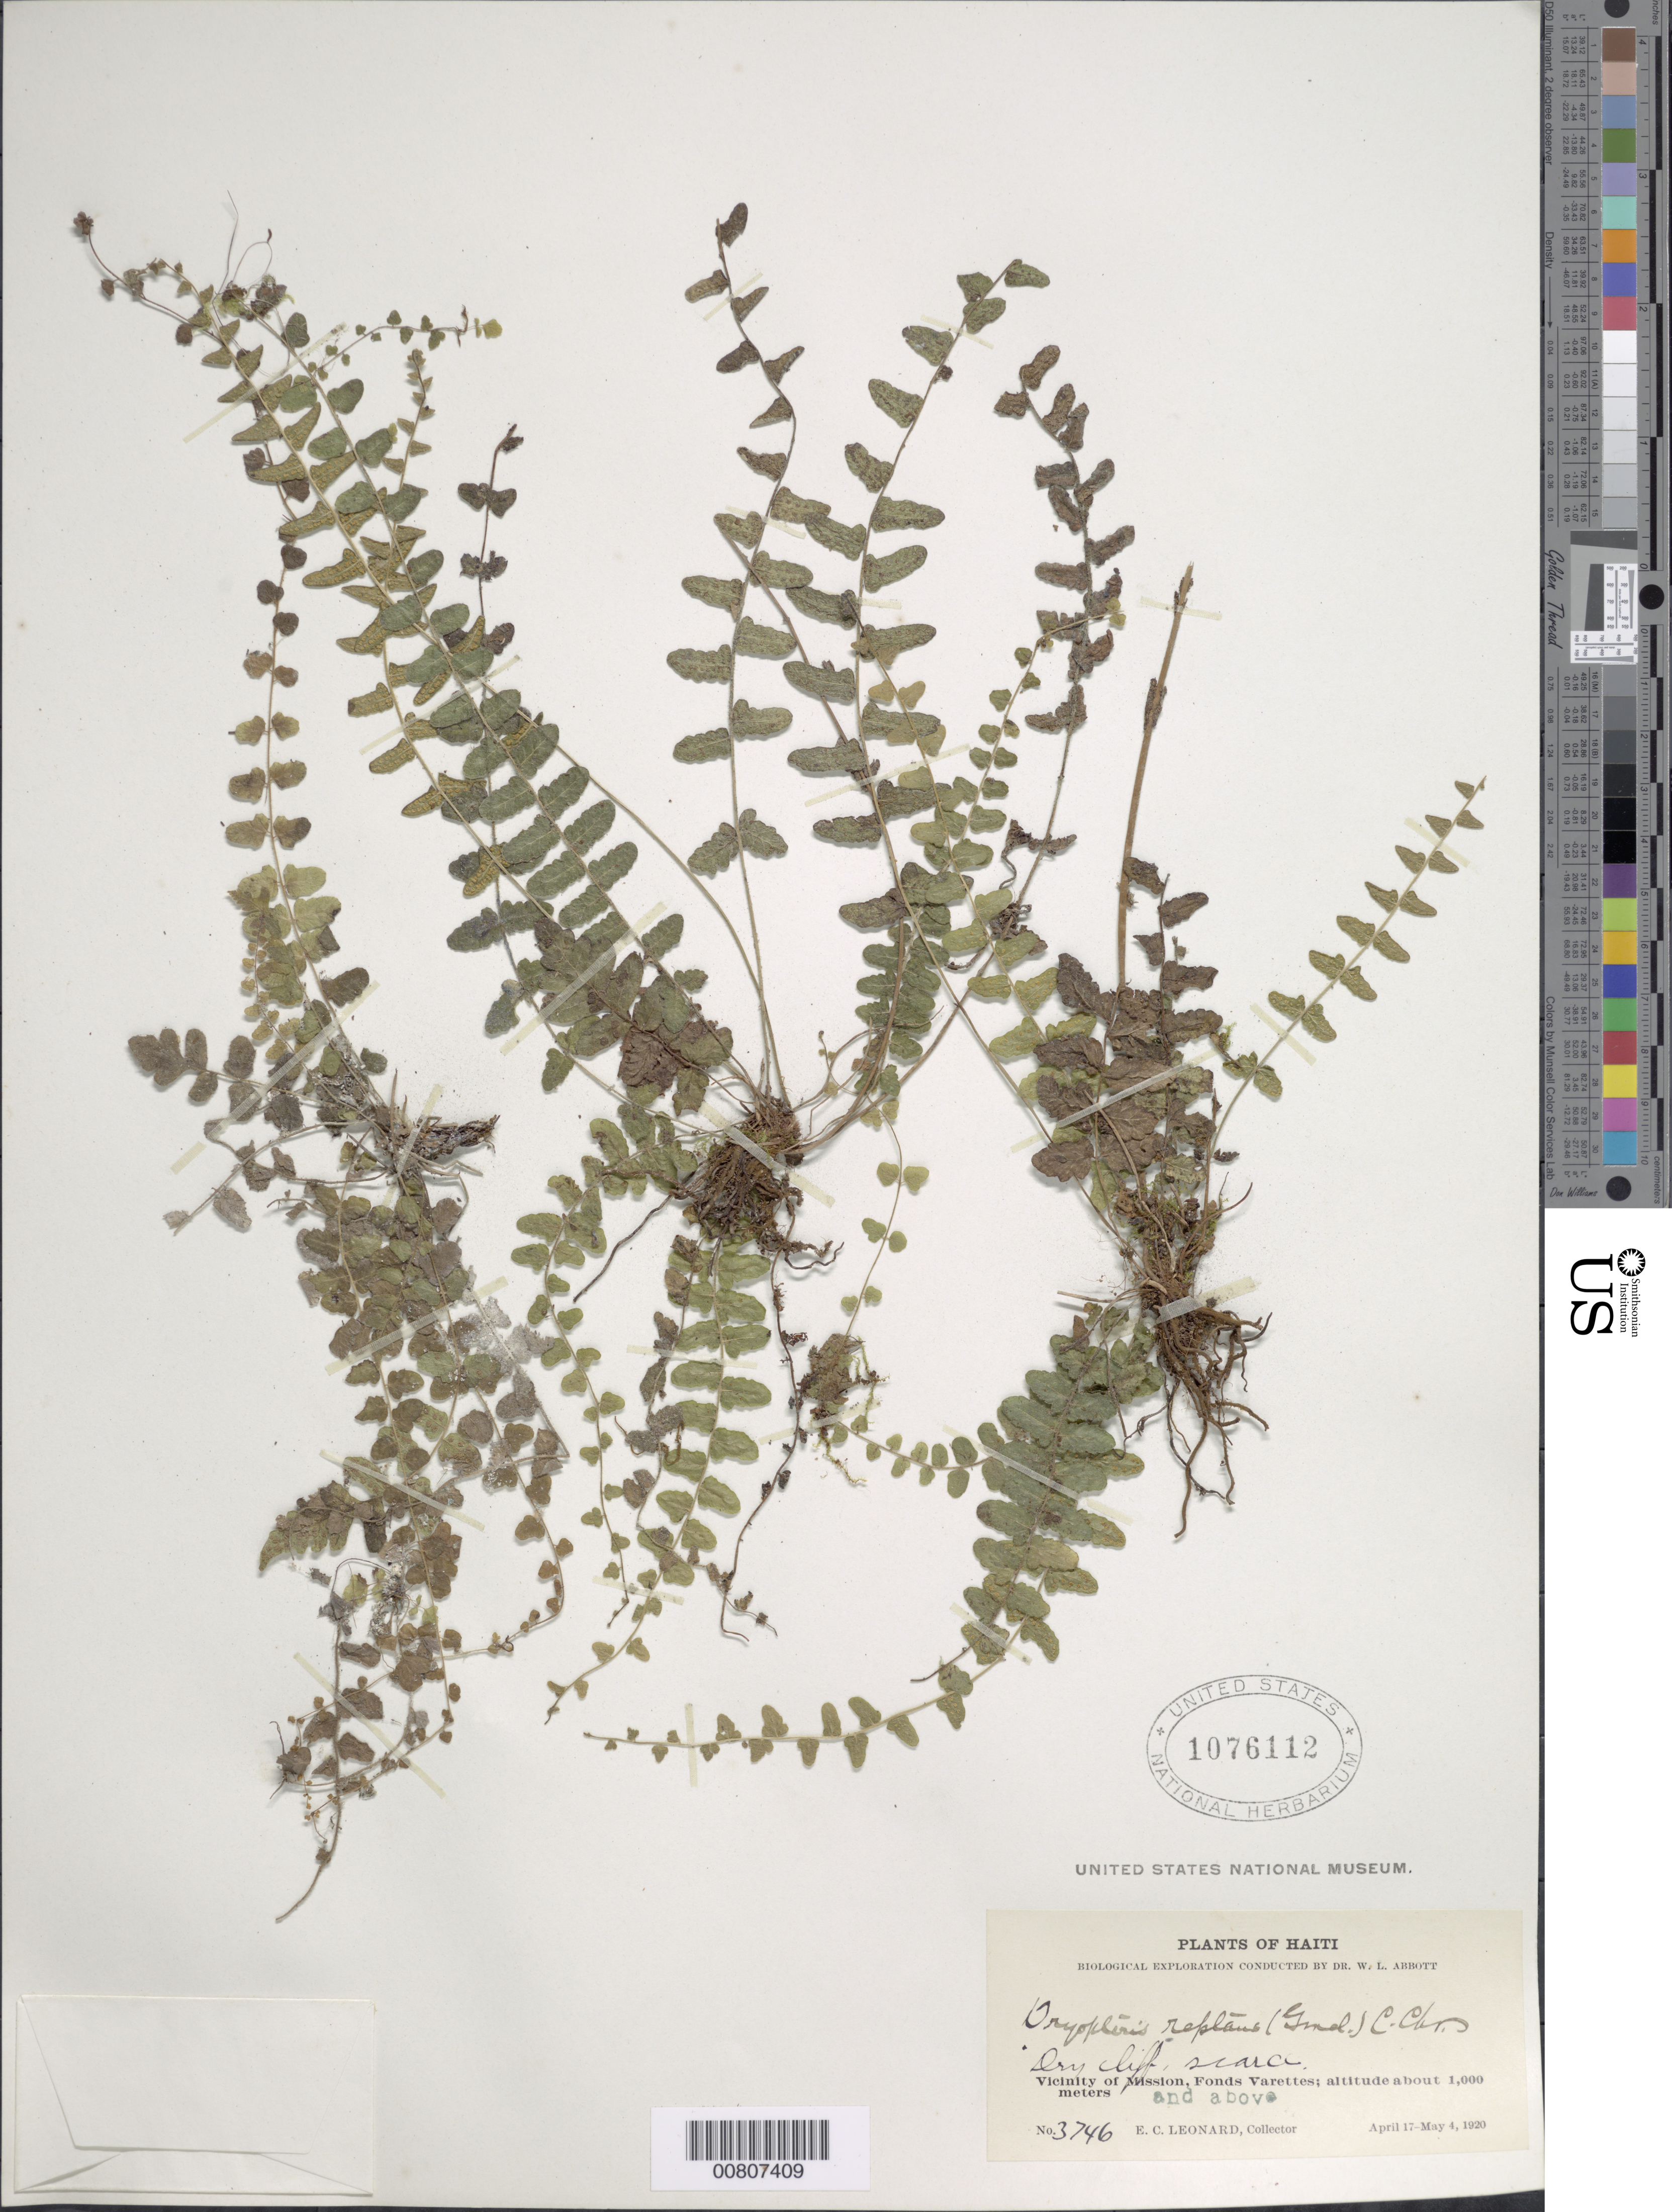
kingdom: Plantae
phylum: Tracheophyta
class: Polypodiopsida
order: Polypodiales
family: Thelypteridaceae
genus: Goniopteris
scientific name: Goniopteris reptans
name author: (J.F. Gmel.) C. Presl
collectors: E. C. Leonard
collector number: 3746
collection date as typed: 17 Apr 1920 to 04 May 1920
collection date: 1920-04-17/1920-05-04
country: Haiti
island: Hispaniola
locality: Mission vicinity, Fonds Varettes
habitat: Dry cliff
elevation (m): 1000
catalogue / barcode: US 1076112